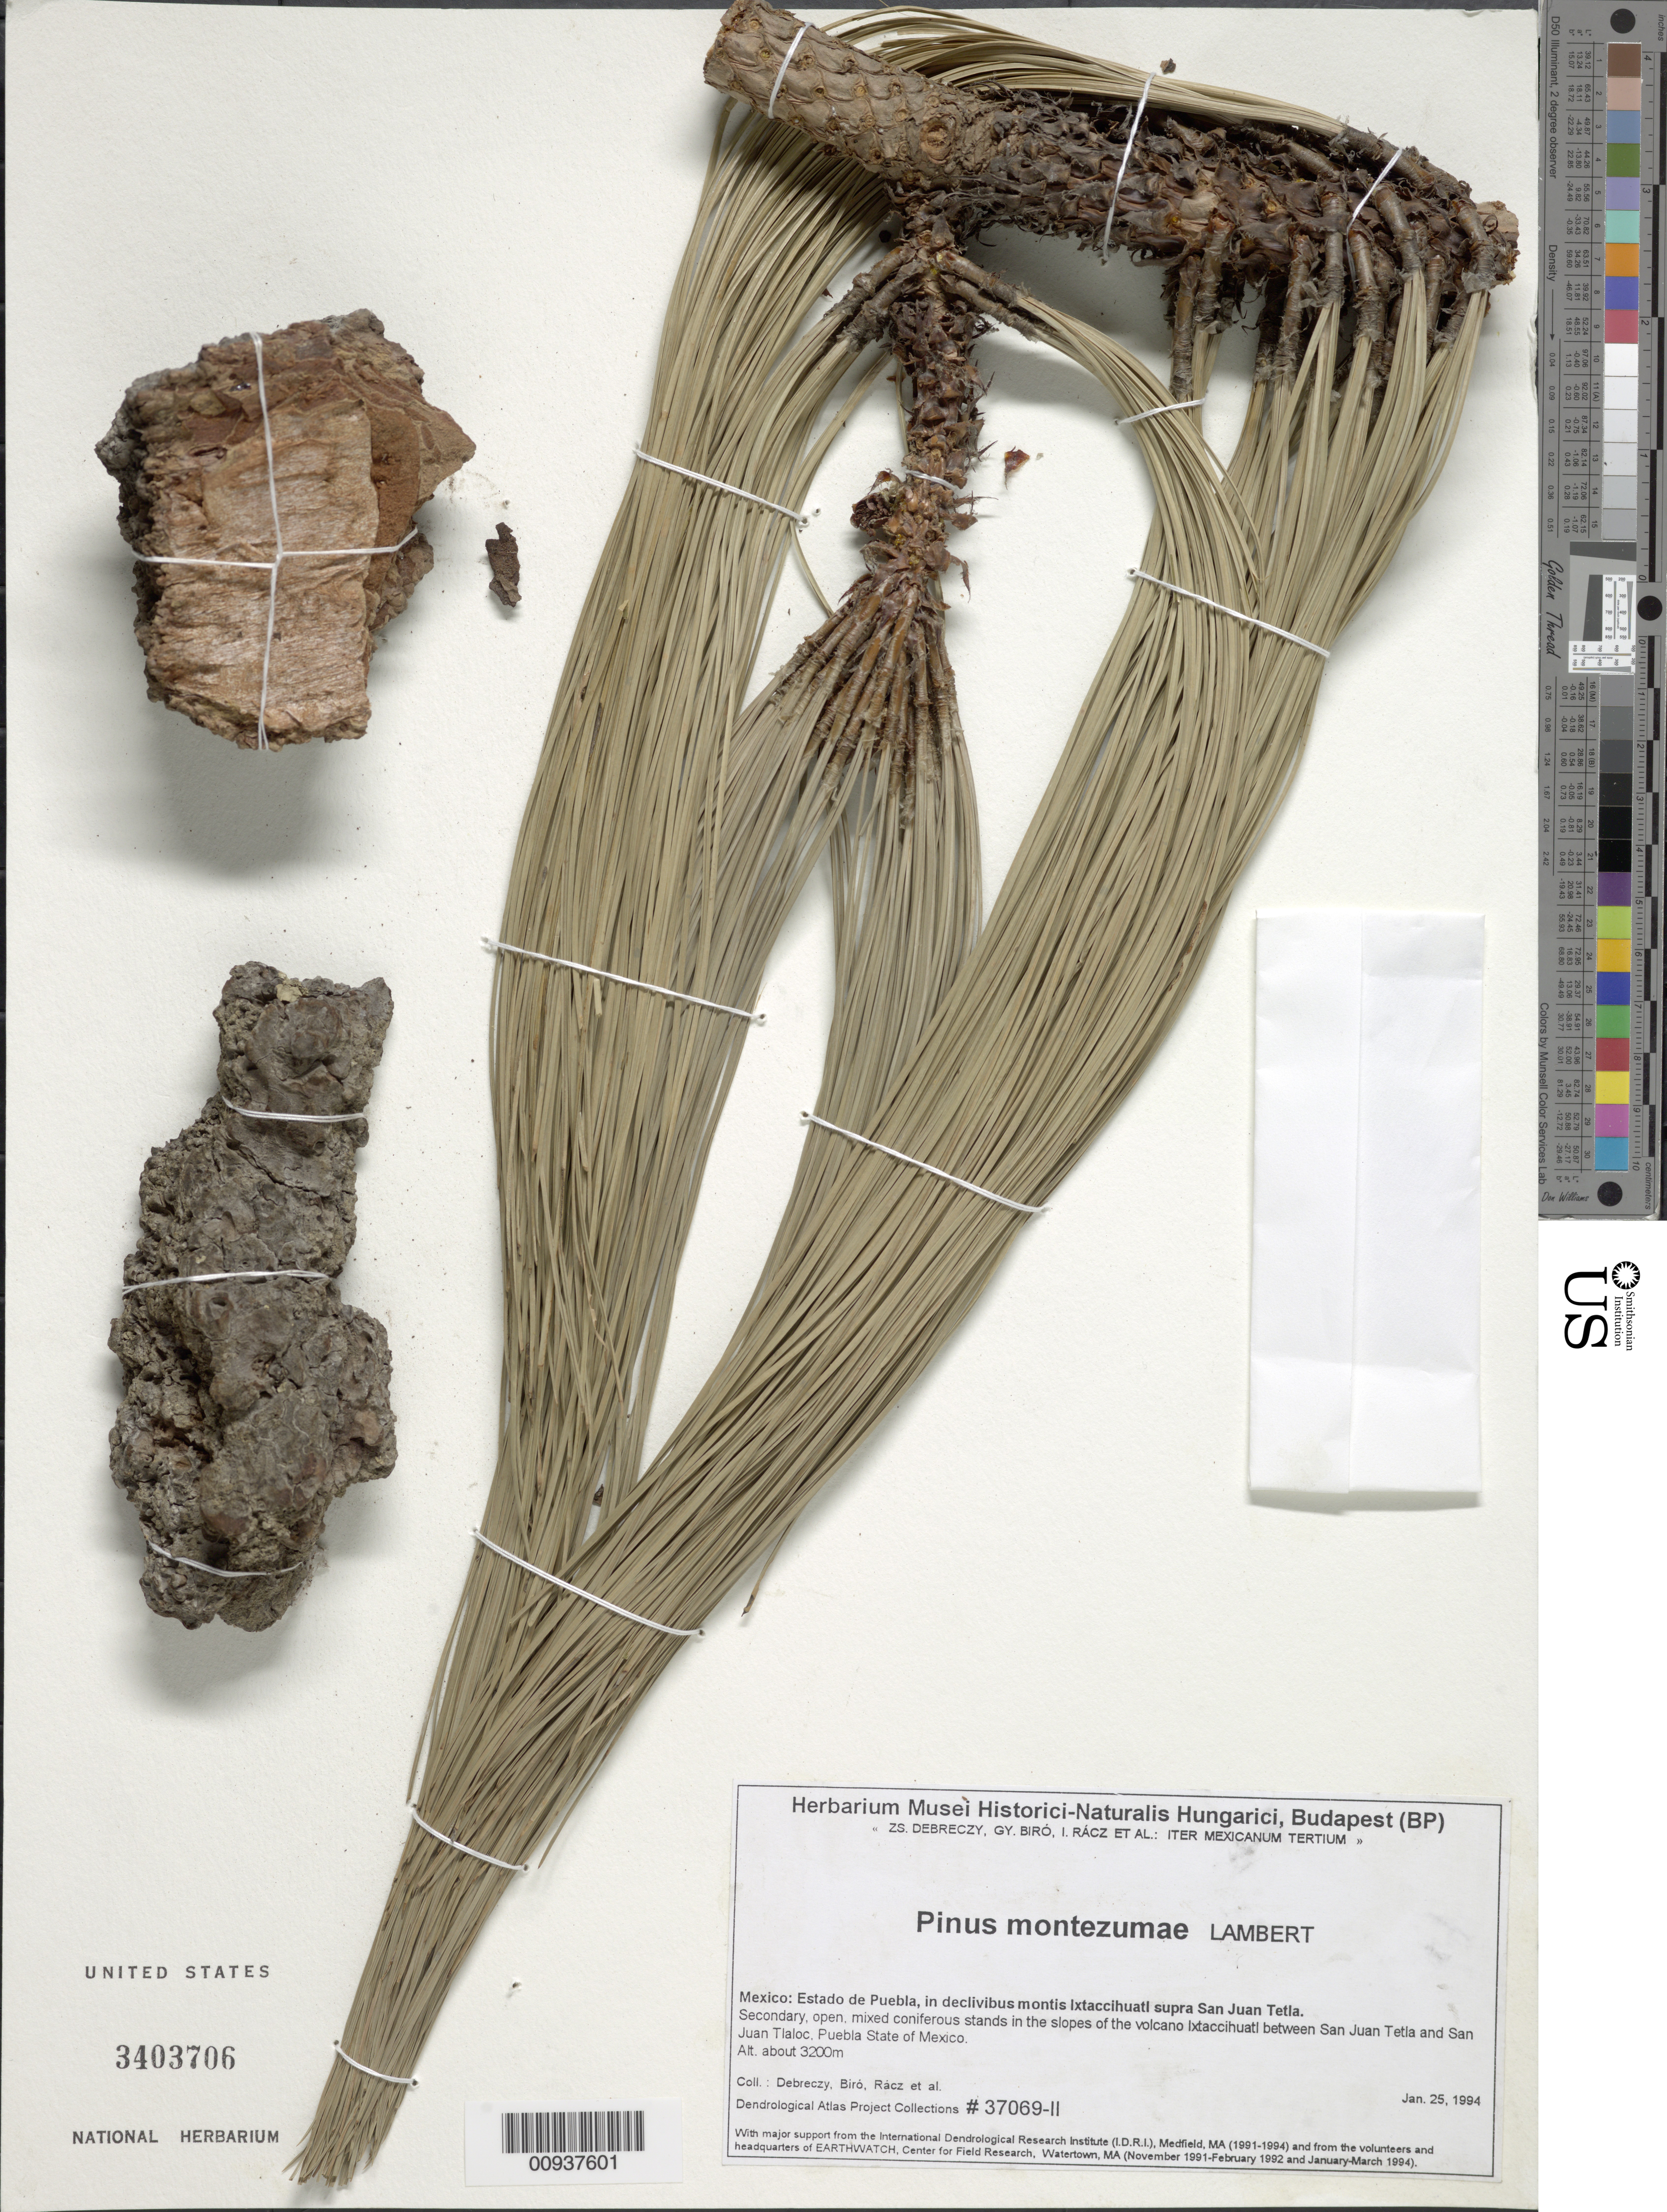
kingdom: Plantae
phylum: Tracheophyta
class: Pinopsida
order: Pinales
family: Pinaceae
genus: Pinus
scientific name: Pinus montezumae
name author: Lamb.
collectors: Z. Debreczy, G. Biro, I. Rácz & et al.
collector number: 37069-II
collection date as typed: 25 Jan 1994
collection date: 1994-01-25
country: Mexico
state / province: Puebla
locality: Slopes of the volcano Ixtaccihuatl between San Juan Tetla and San Juan Tlaloc.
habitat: Secondary, open, mixed coniferous stands in the slopes of the volcano.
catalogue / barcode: US 3403706